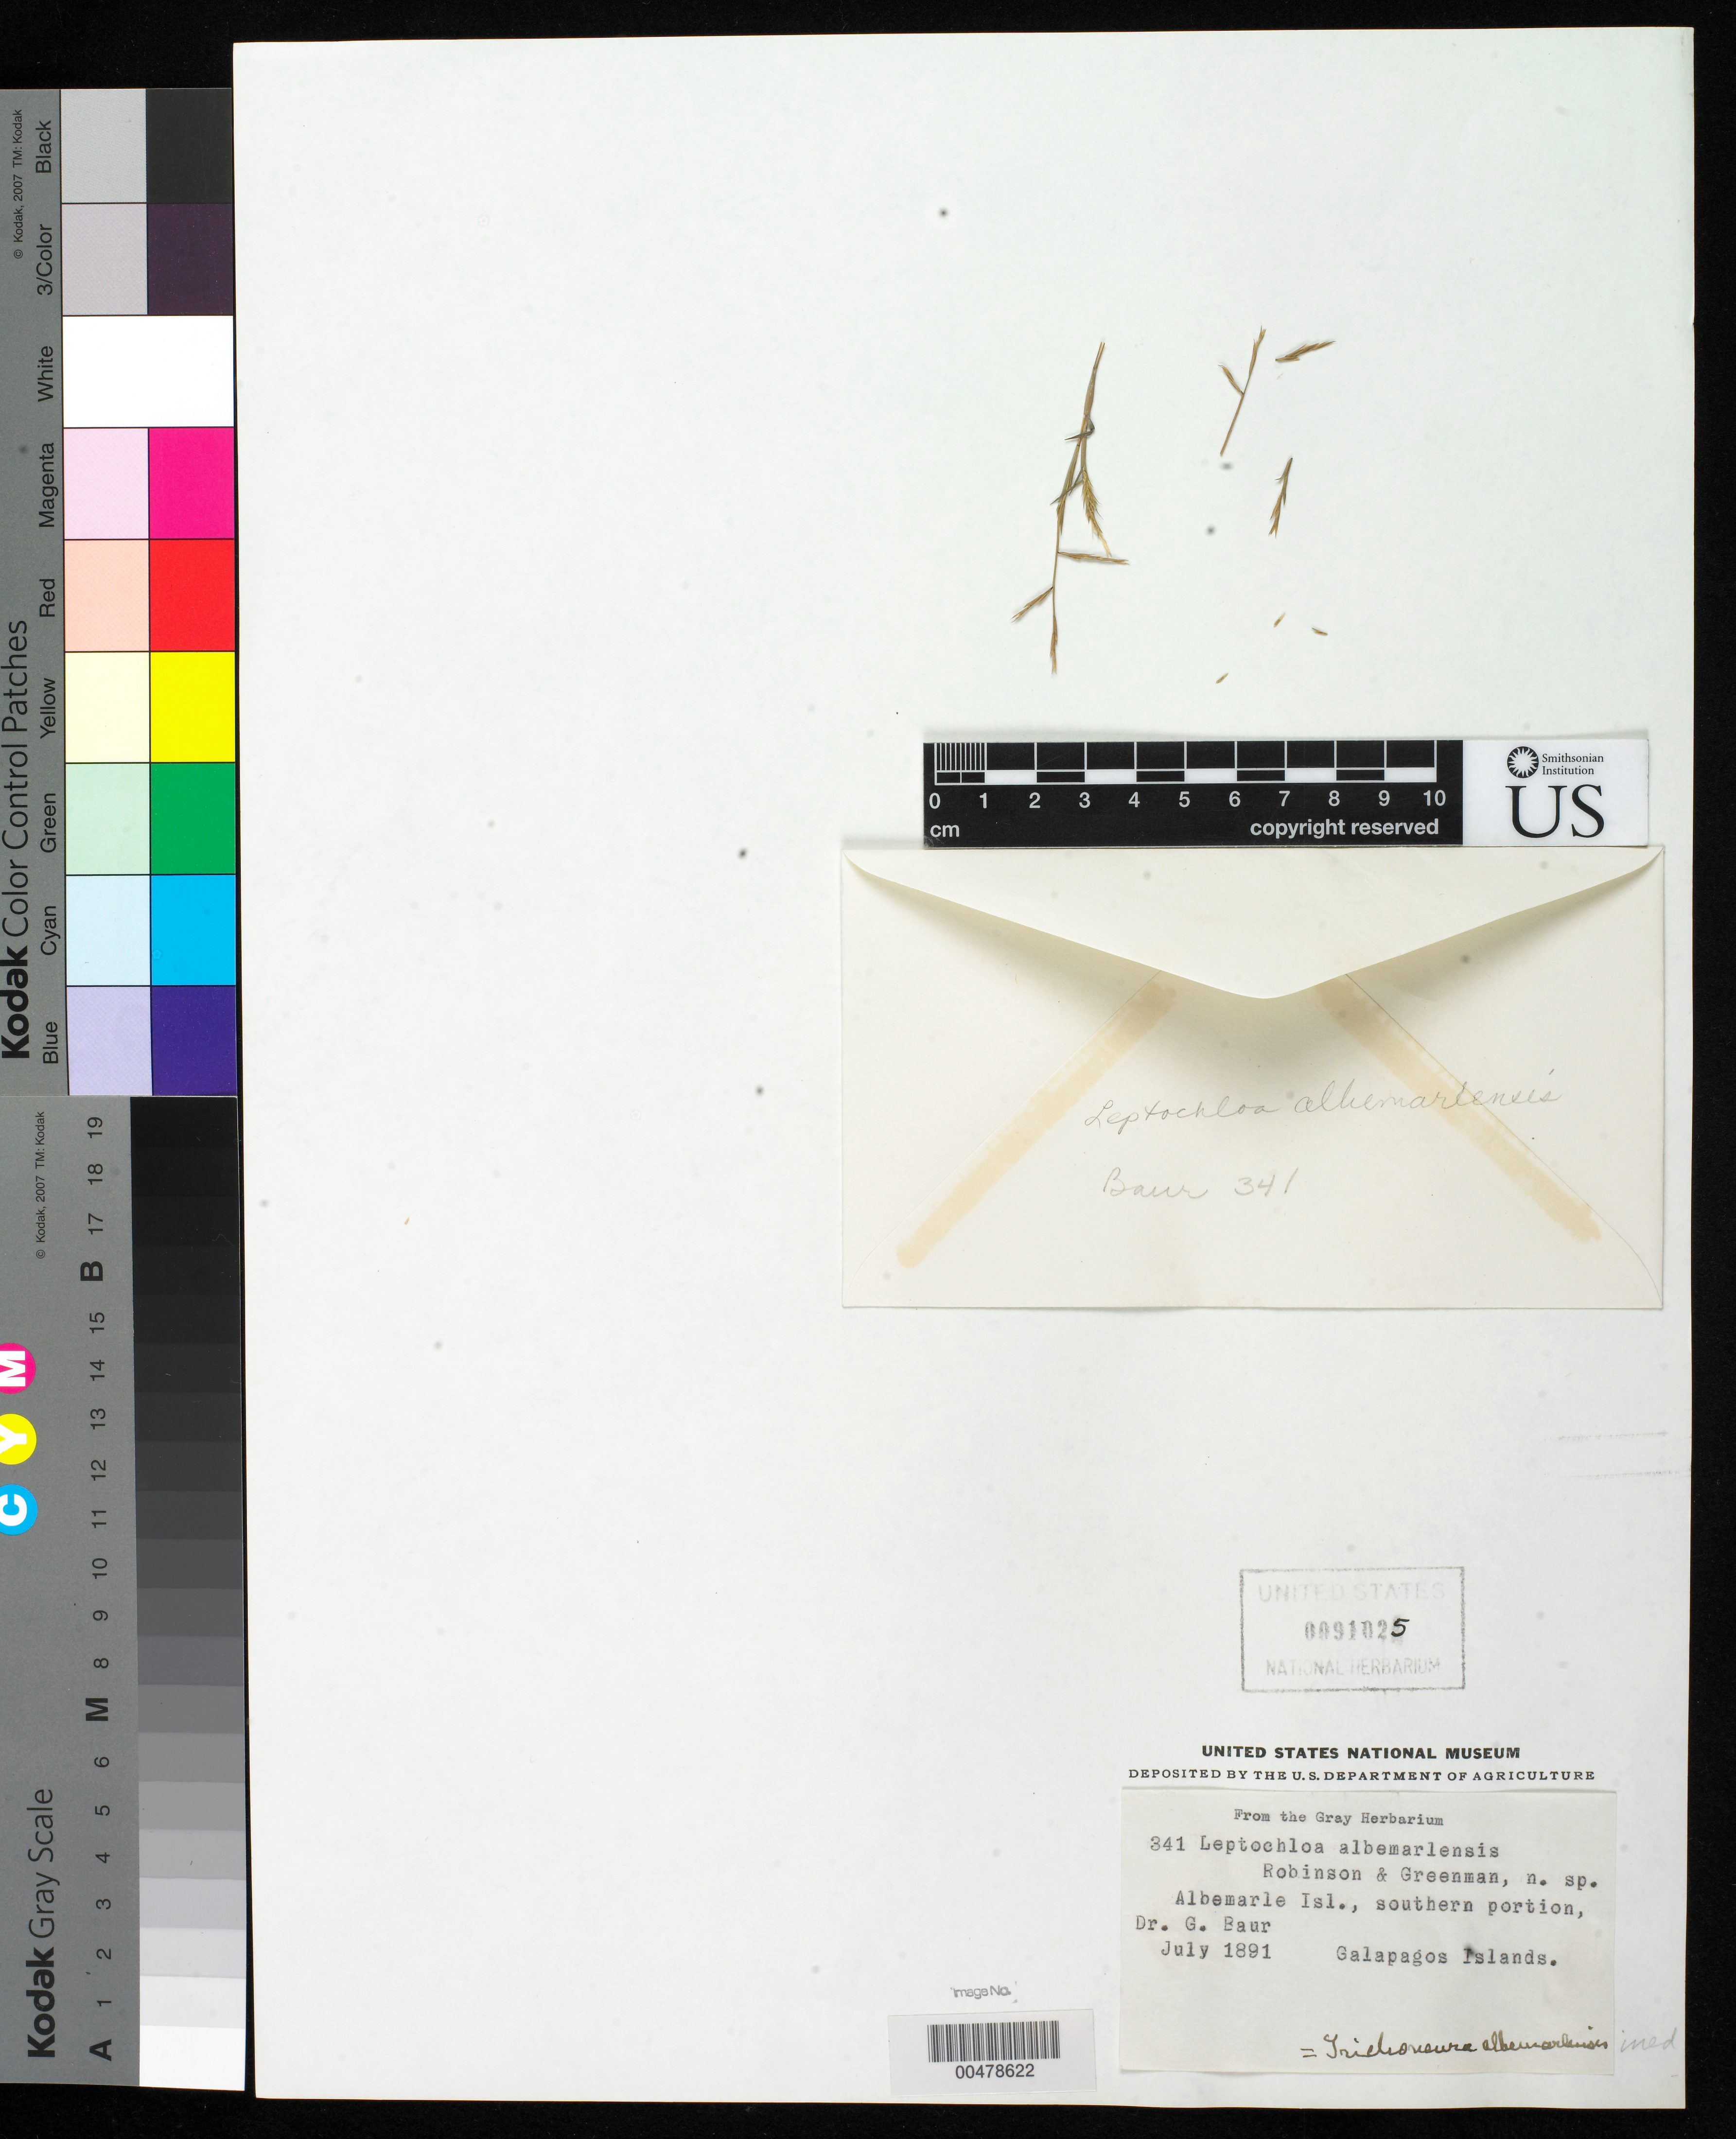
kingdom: Plantae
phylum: Tracheophyta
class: Liliopsida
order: Poales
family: Poaceae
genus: Leptochloa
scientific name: Leptochloa albemarlensis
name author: B.L. Rob. & Greenm.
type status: Isotype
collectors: G. Baur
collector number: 341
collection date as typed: Jul 1891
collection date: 1891-07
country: Ecuador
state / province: Colón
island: Isabela [Albemarle]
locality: Southern portion of Island [Albemarle I.]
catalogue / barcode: US 91025